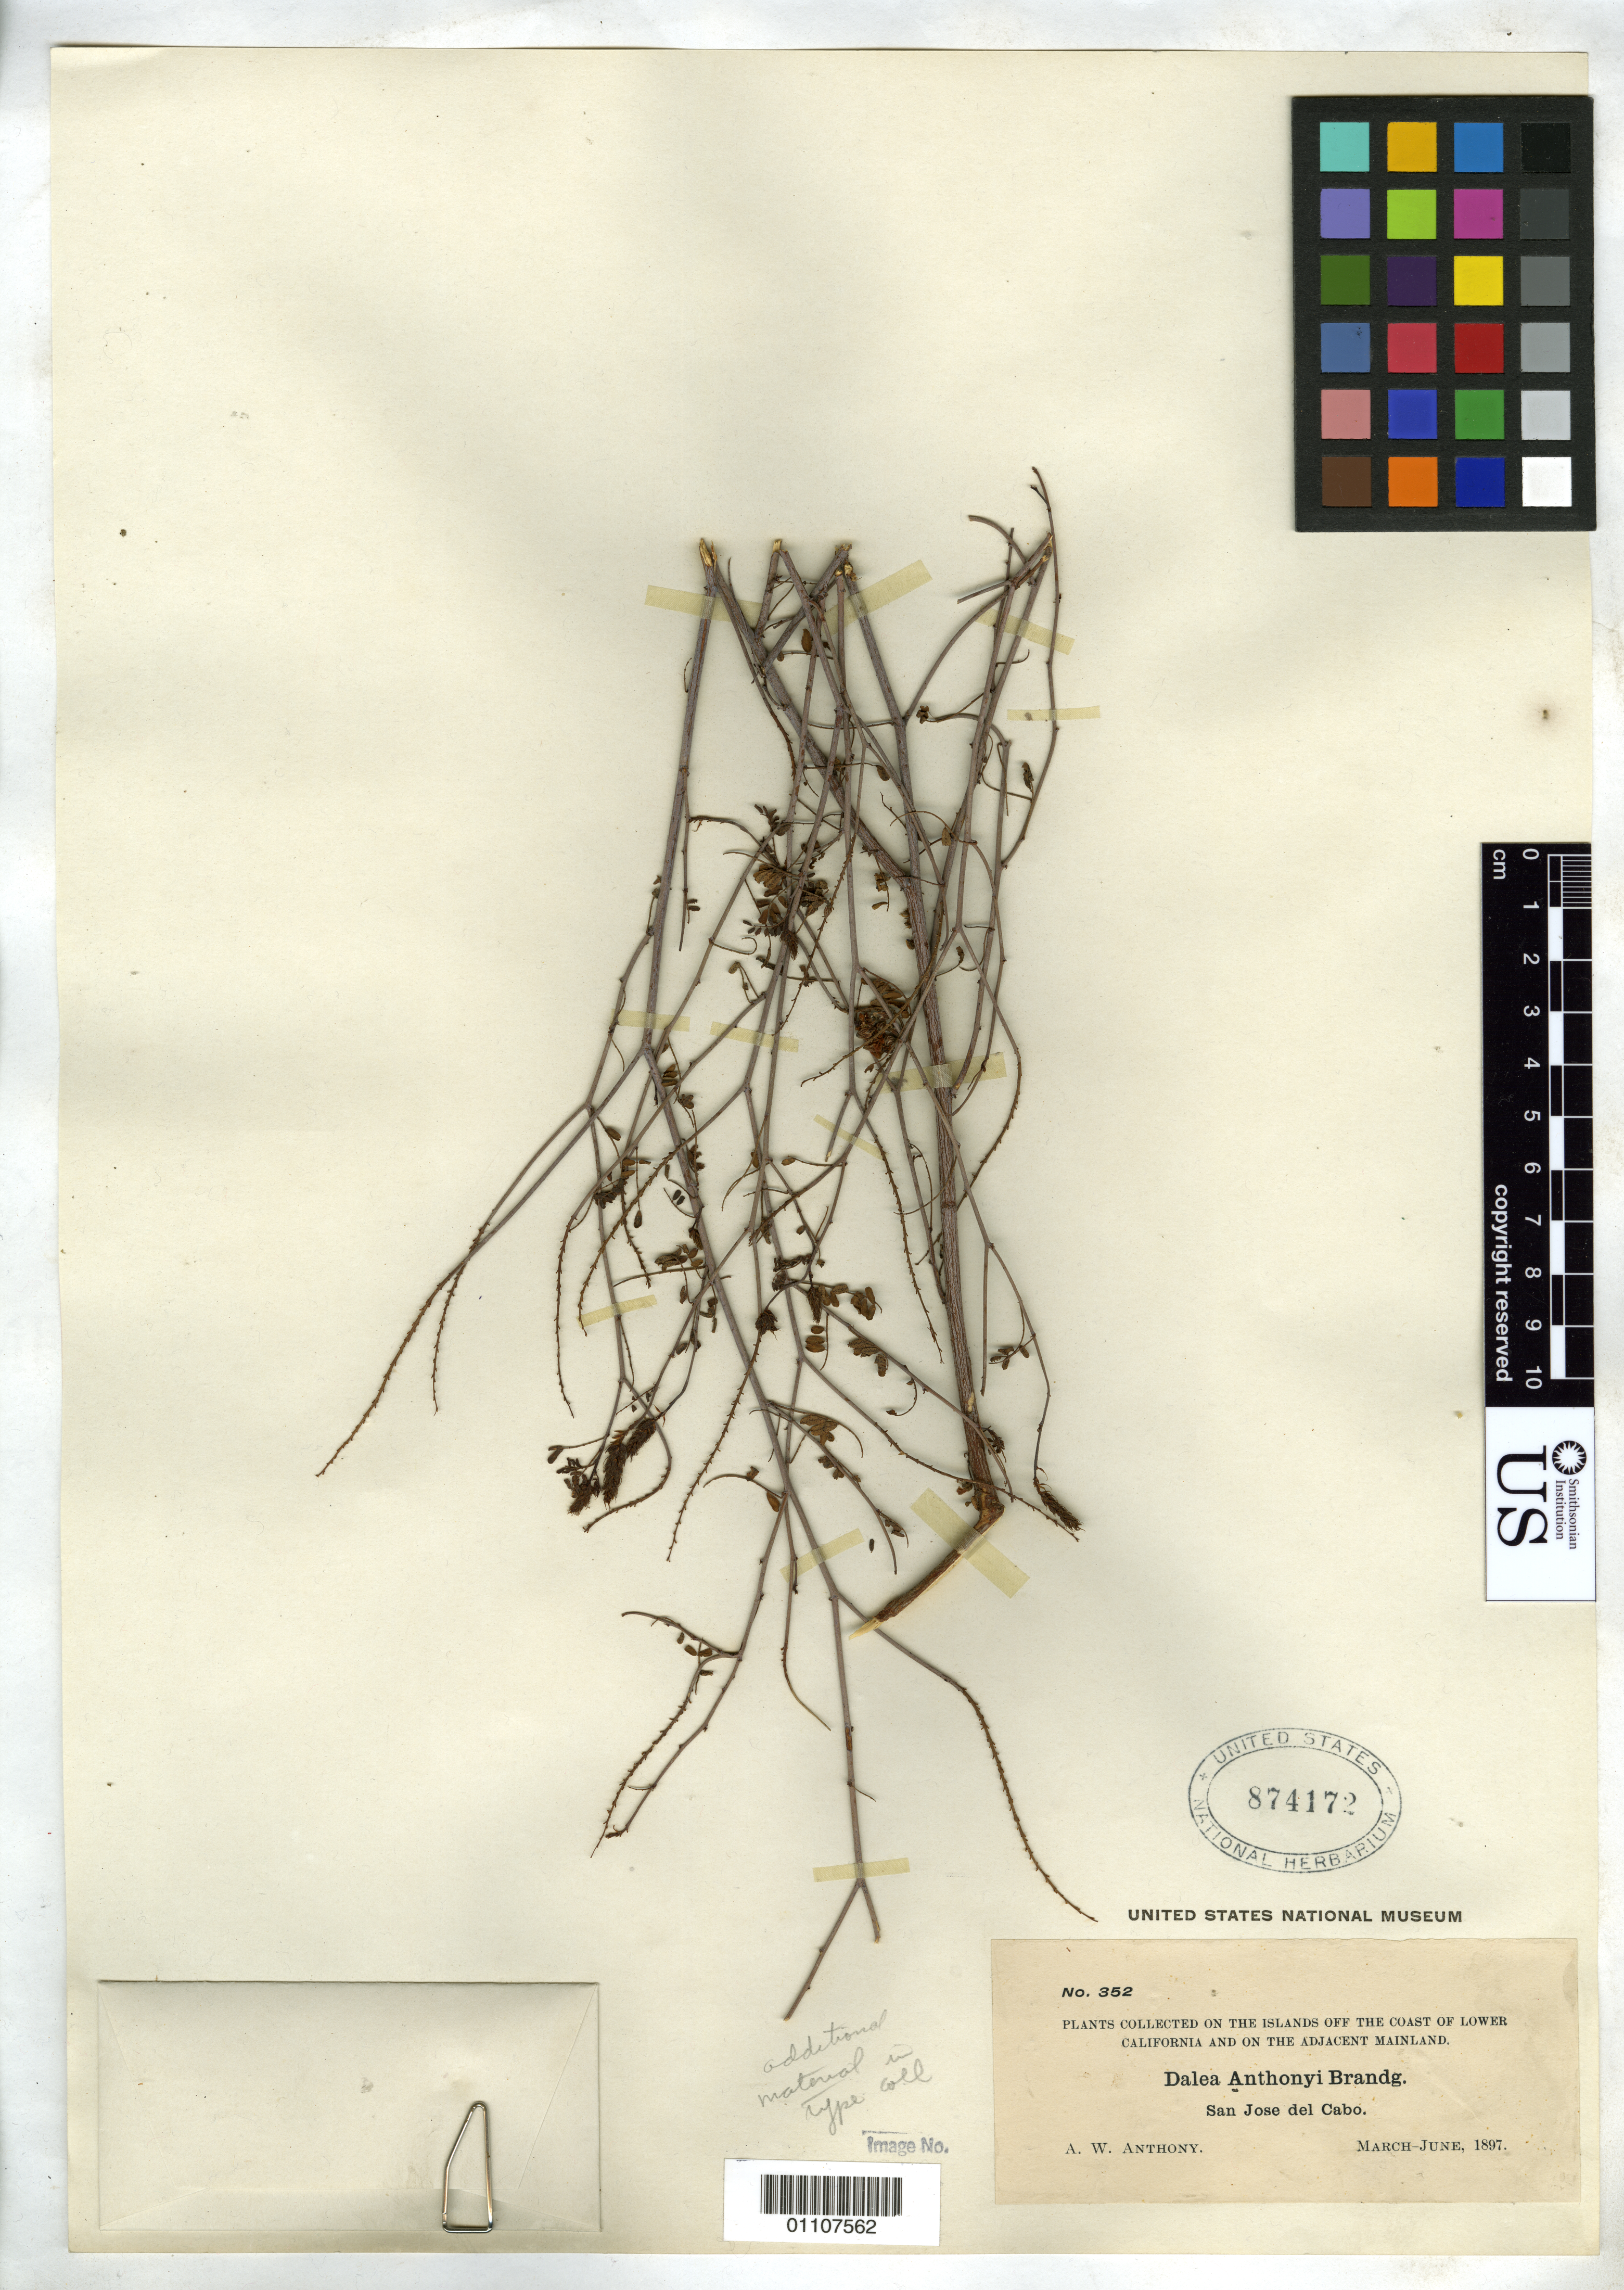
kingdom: Plantae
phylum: Tracheophyta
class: Magnoliopsida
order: Fabales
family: Fabaceae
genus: Dalea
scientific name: Dalea anthonyi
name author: Brandegee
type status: Isotype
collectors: A. W. Anthony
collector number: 352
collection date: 1897-03/1897-06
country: Mexico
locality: Collected on the Islands off the coast of lower California and on the adjacent mainland.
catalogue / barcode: US 874172